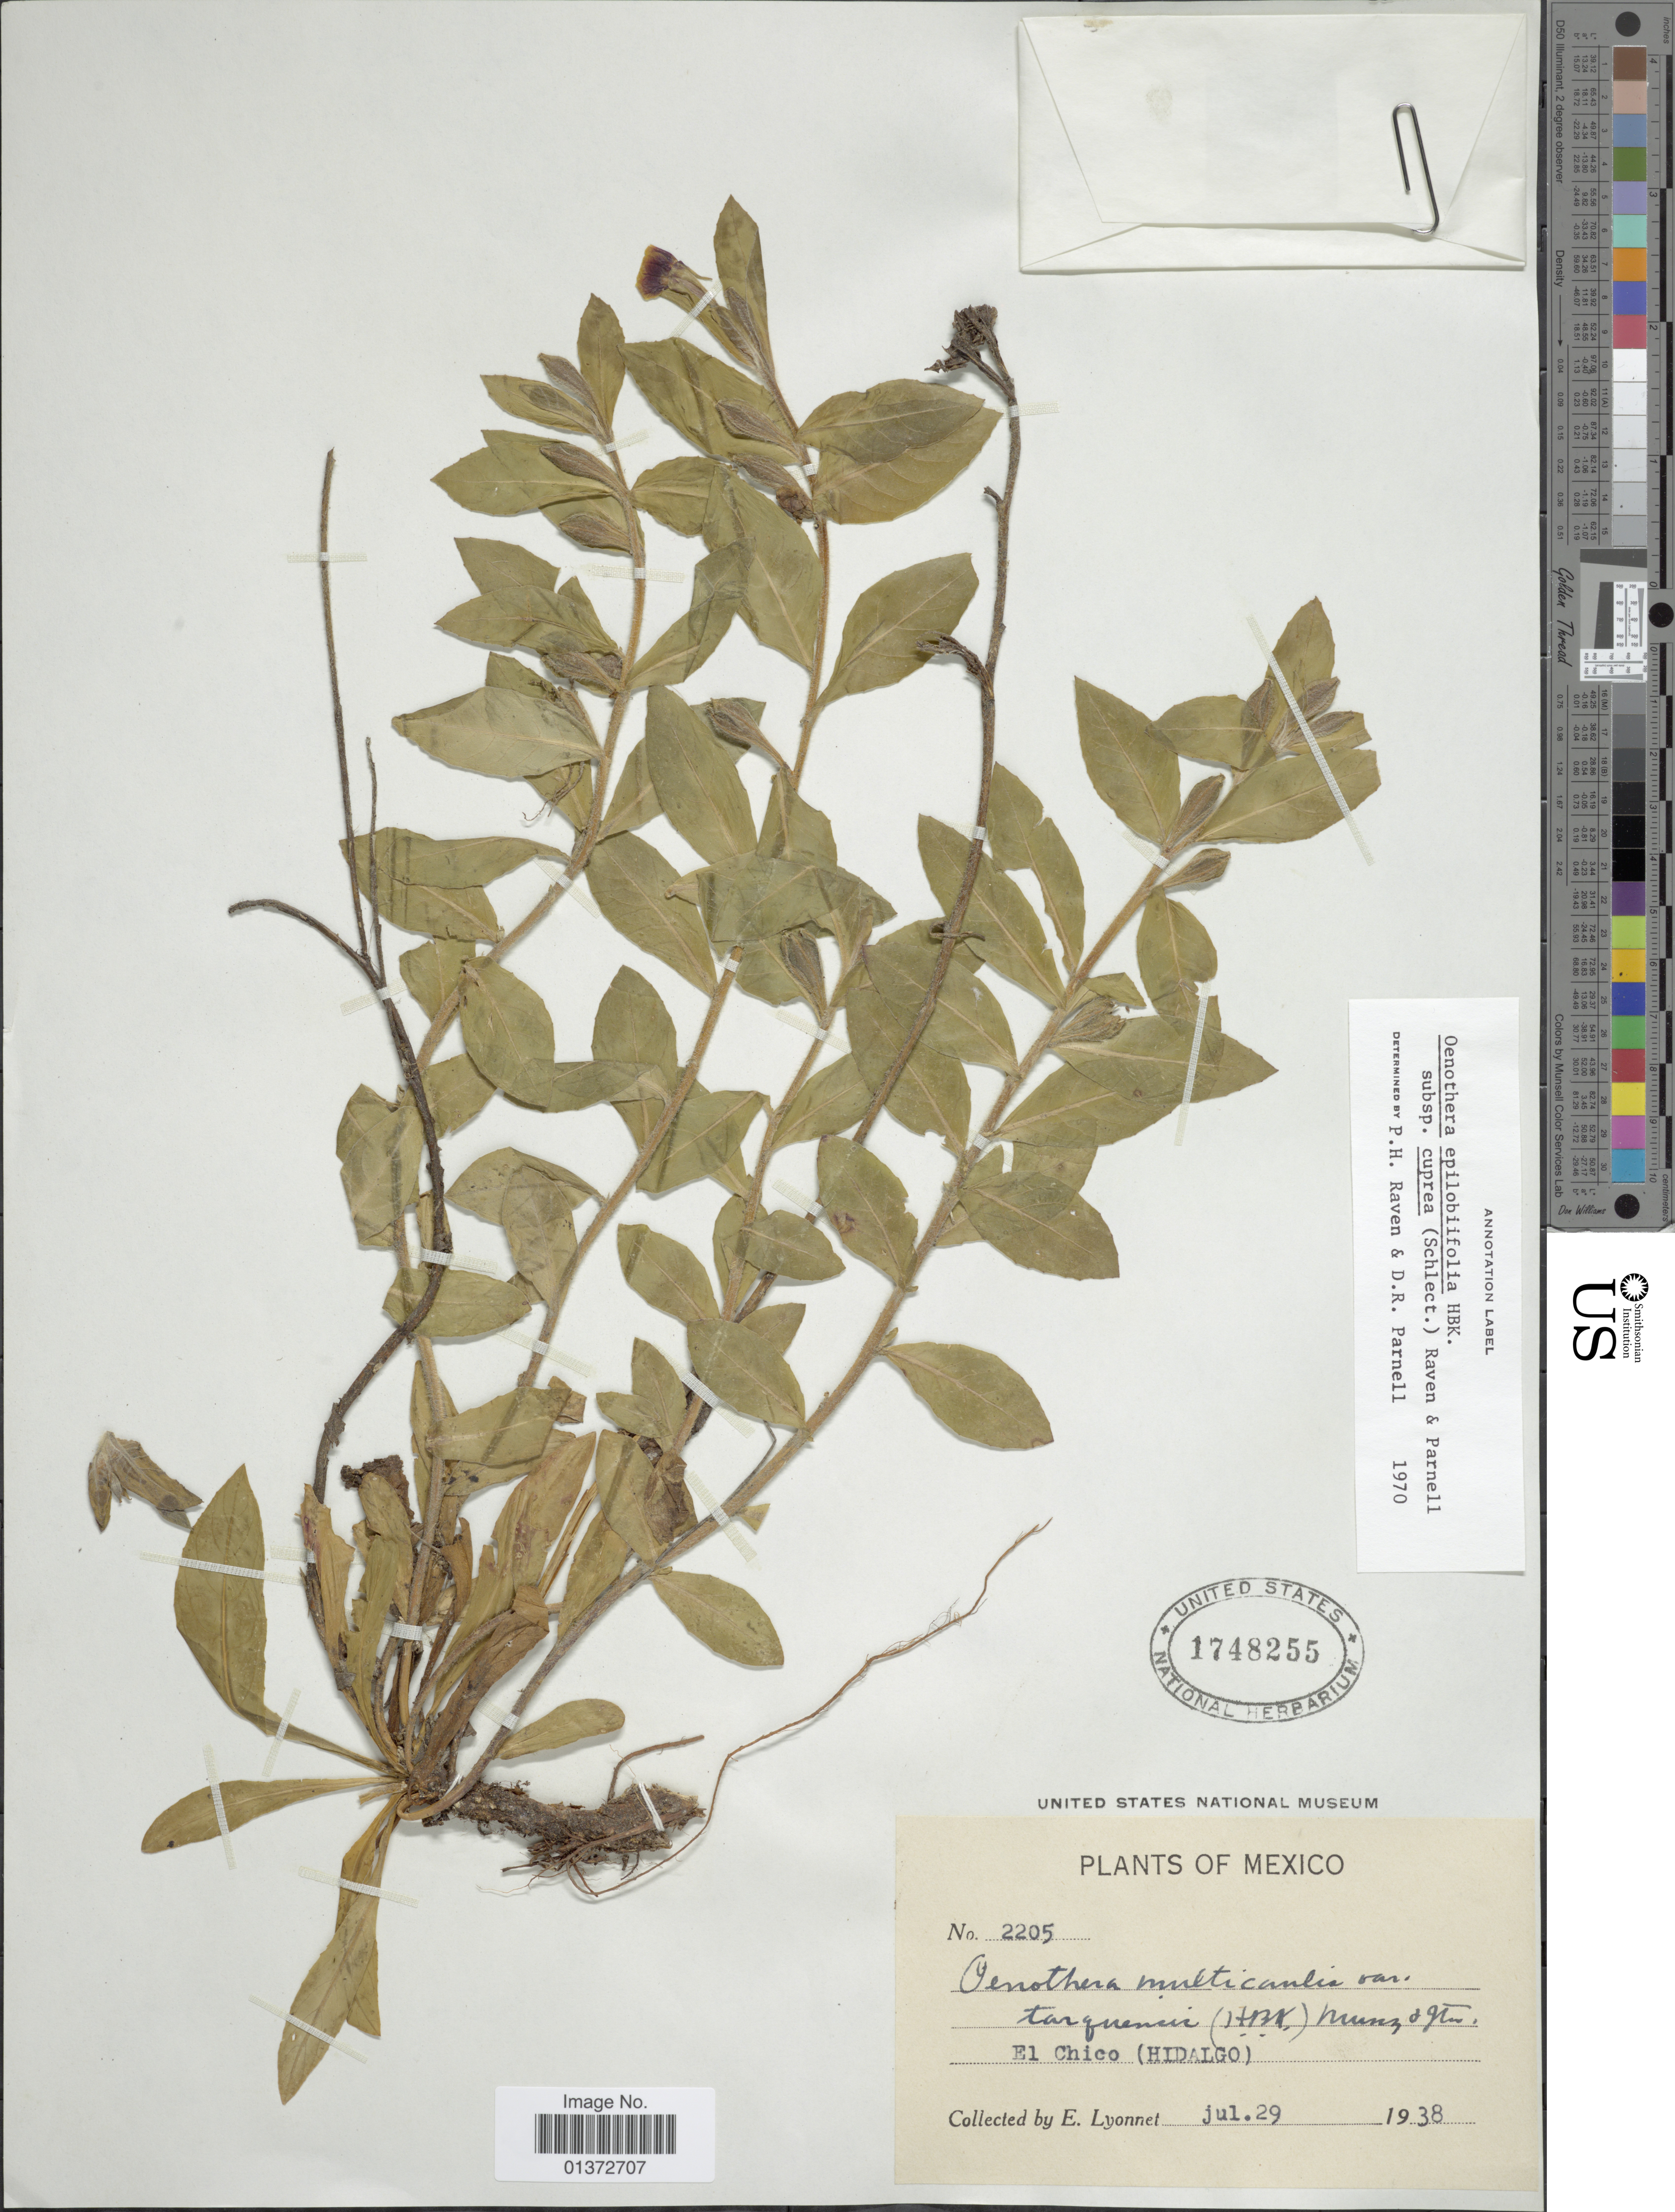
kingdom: Plantae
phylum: Tracheophyta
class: Magnoliopsida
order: Myrtales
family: Onagraceae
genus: Oenothera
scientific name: Oenothera epilobiifolia subsp. cuprea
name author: (Schltdl.) P.H. Raven & D.R. Parn.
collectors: E. Lyonnet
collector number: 2205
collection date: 1938-07-29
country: Mexico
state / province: Hidalgo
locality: El Chico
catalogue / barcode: US 1748255